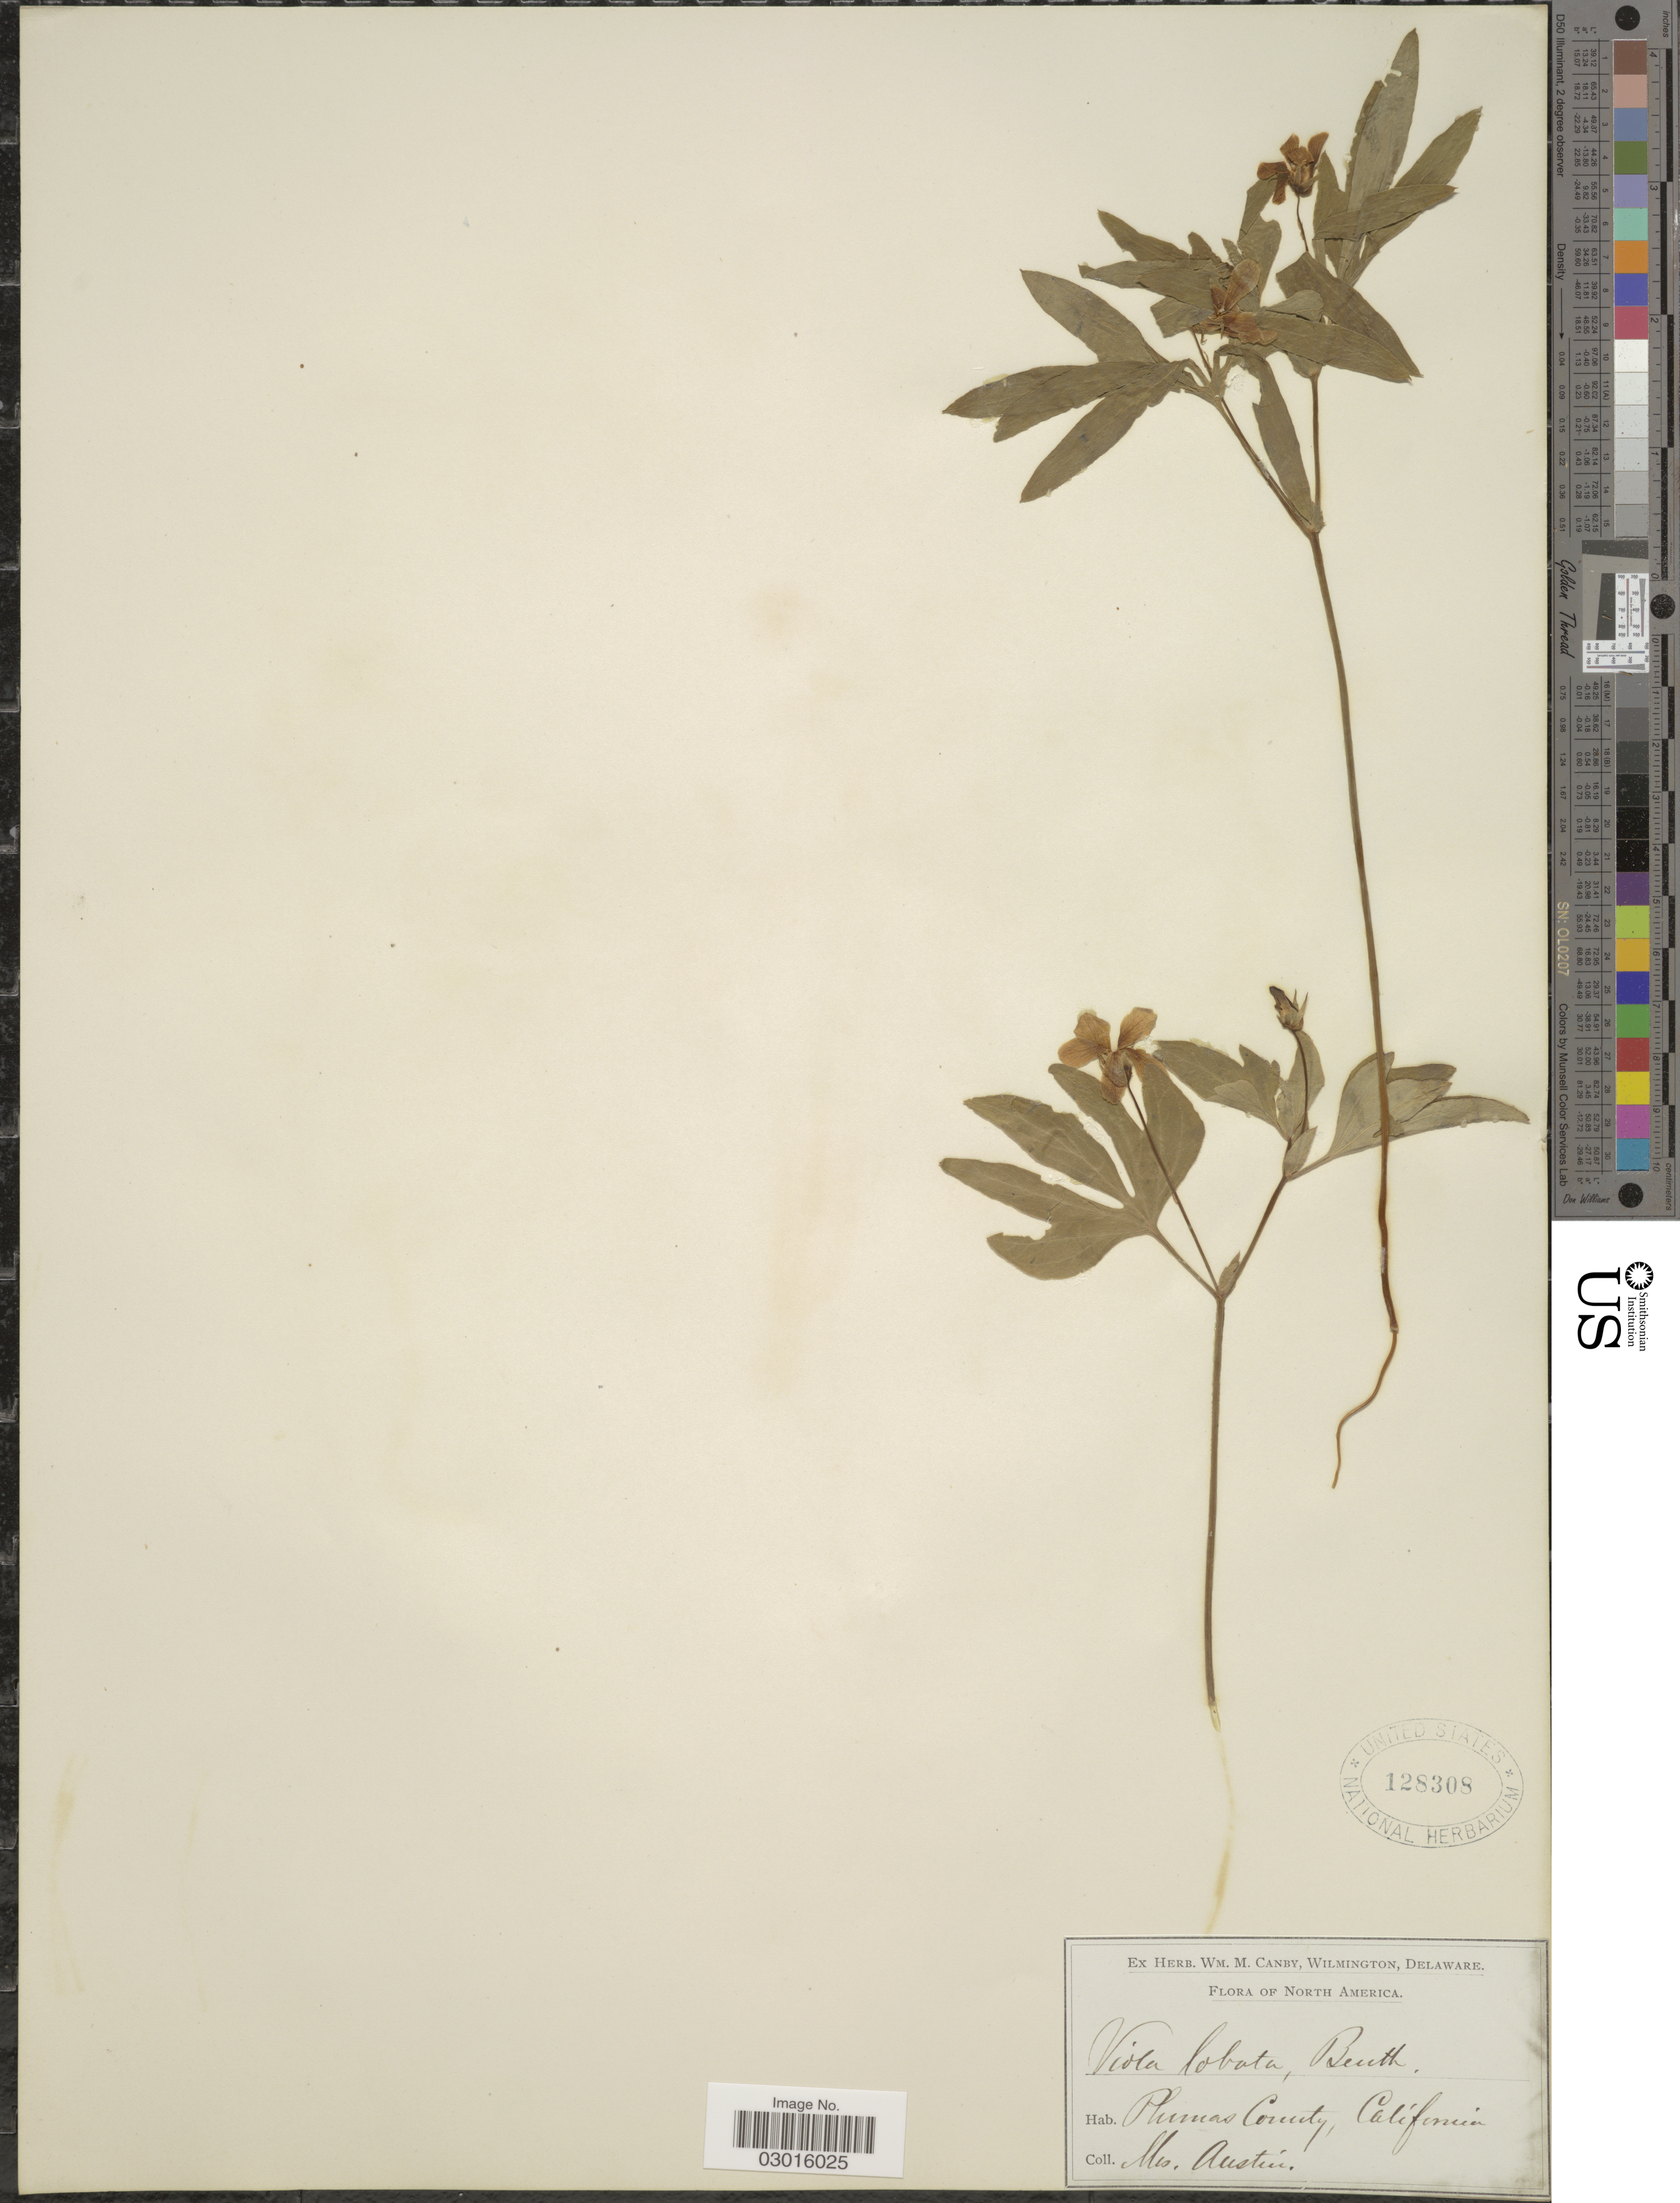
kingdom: Plantae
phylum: Tracheophyta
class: Magnoliopsida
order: Malpighiales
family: Violaceae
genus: Viola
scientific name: Viola lobata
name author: Benth.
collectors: Austin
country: United States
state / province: California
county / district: Plumas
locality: Plumas County.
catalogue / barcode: US 128308